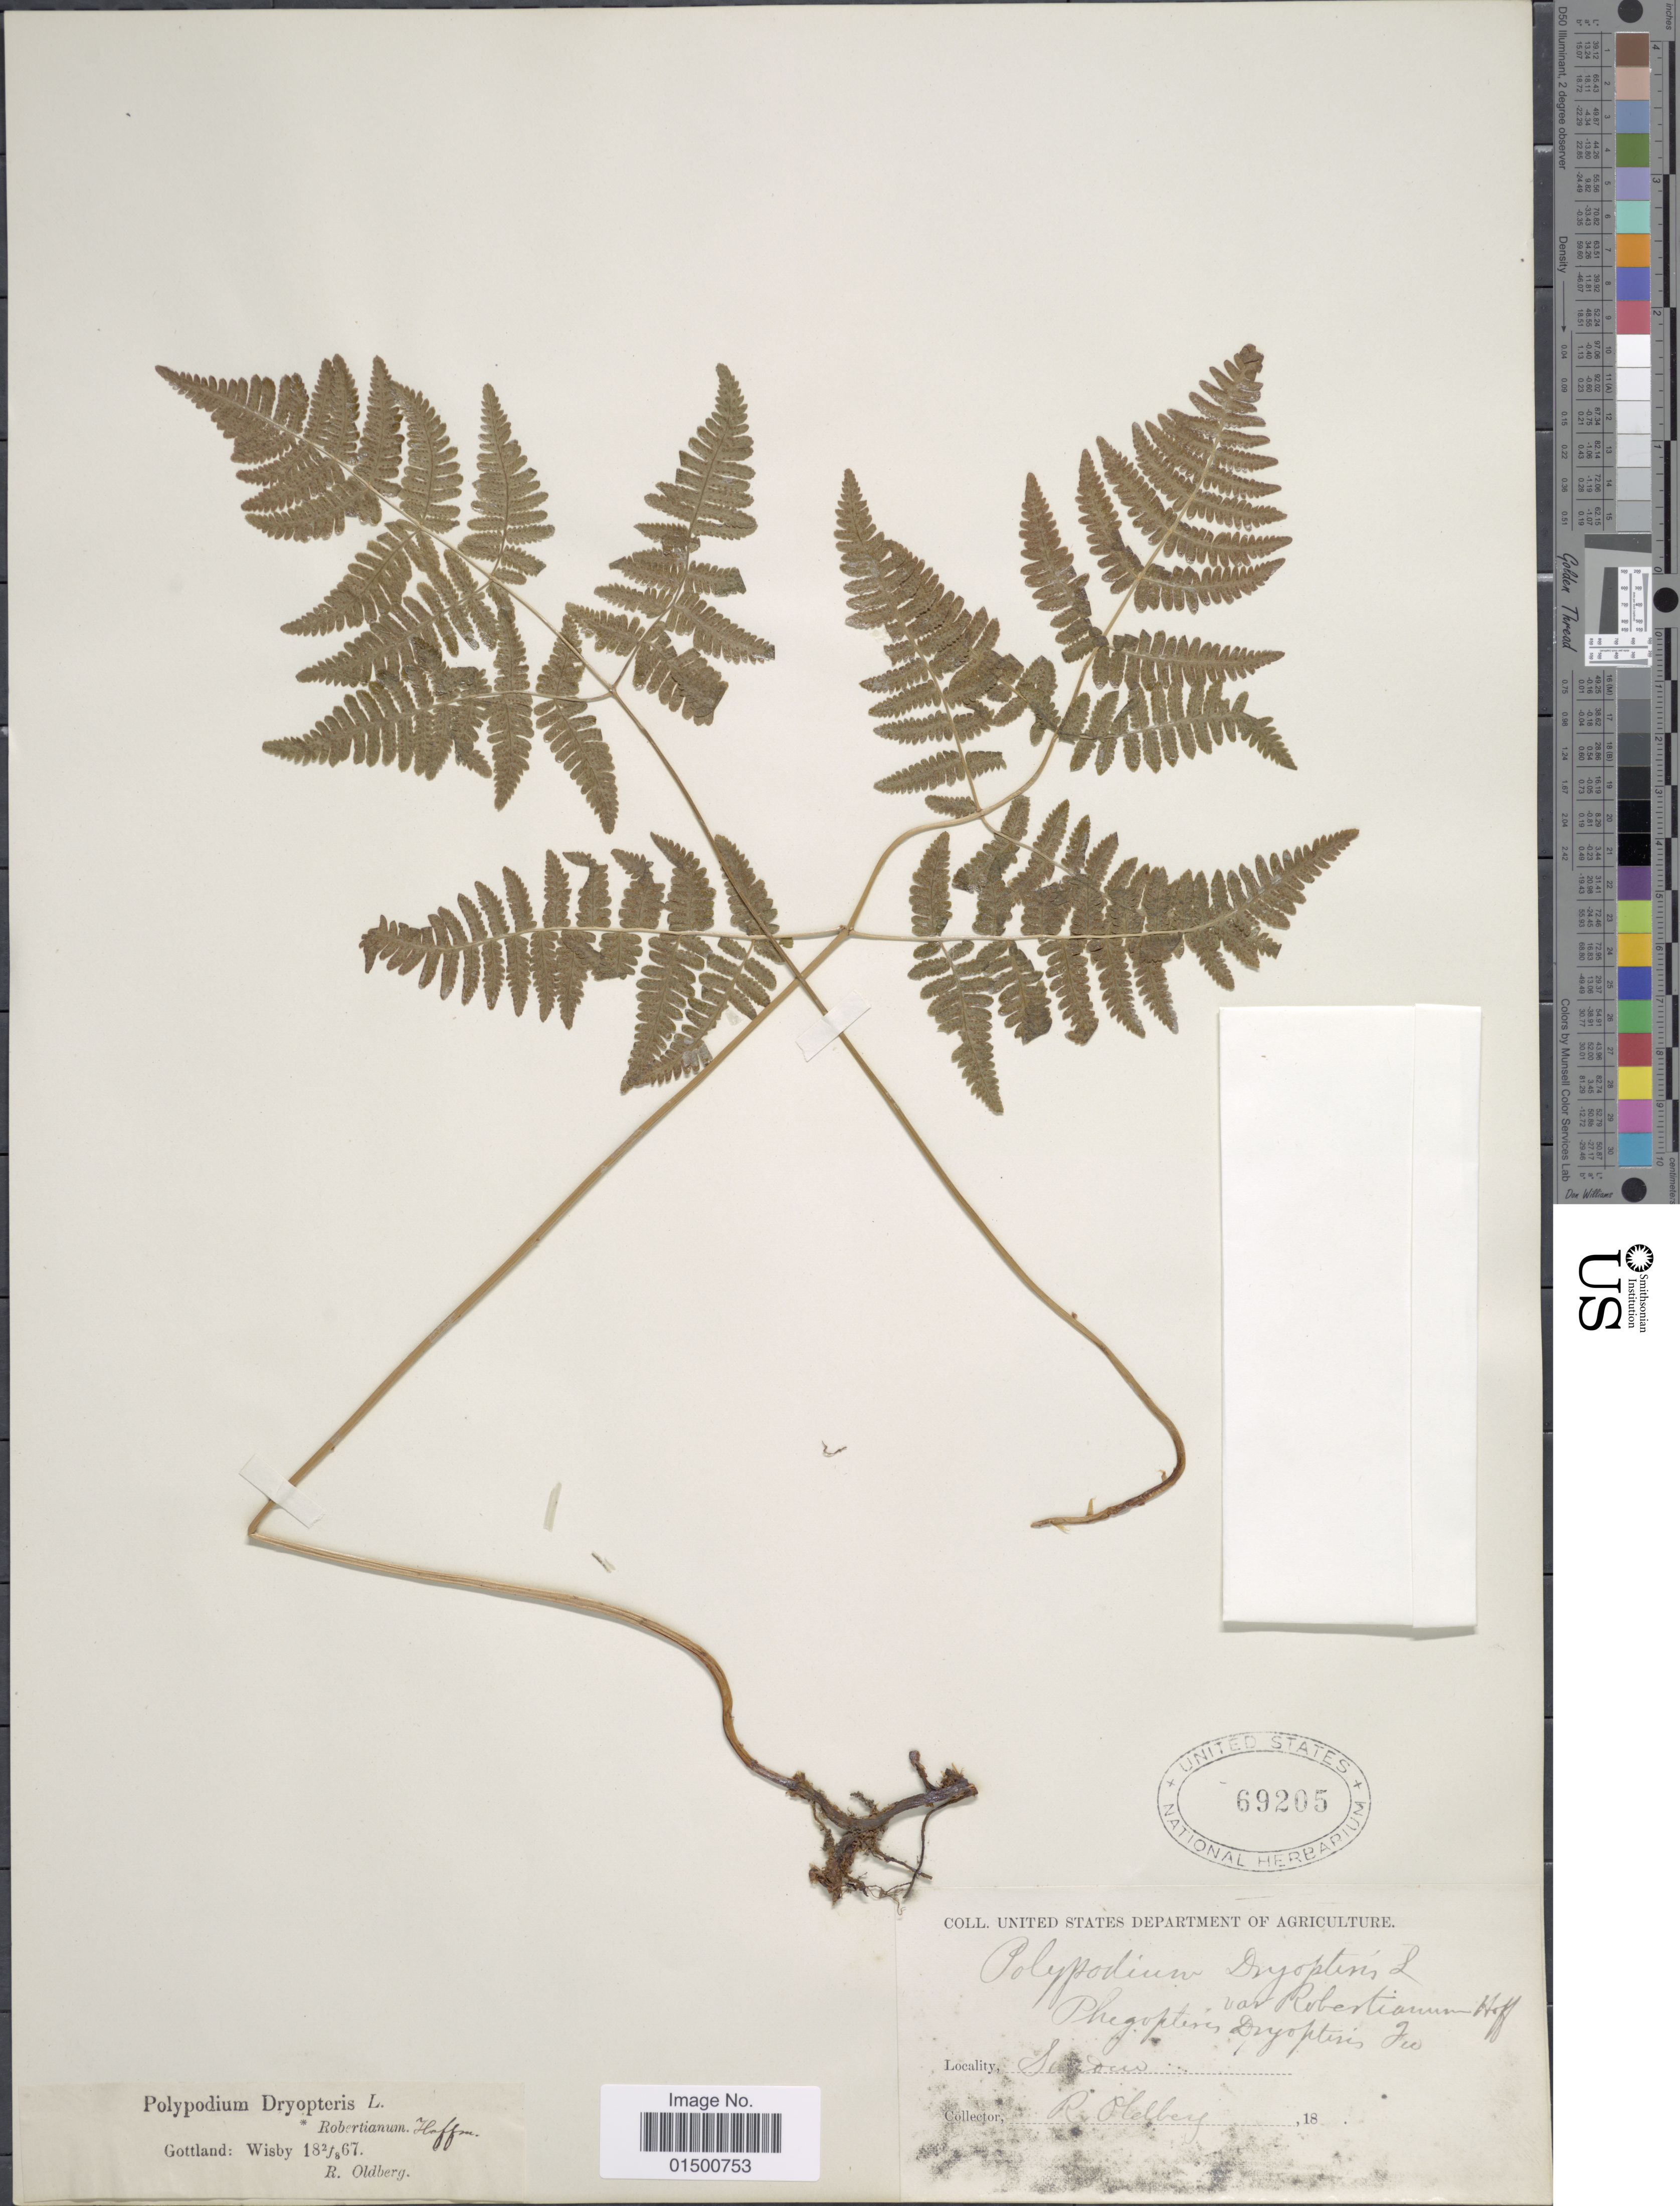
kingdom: Plantae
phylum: Tracheophyta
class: Polypodiopsida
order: Polypodiales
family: Cystopteridaceae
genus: Gymnocarpium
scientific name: Gymnocarpium robertianum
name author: (Hoffm.) Newman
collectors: R. Oldberg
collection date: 1867-08-02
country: Sweden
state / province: Gotland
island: Gotland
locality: Gottland: Wisby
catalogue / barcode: US 69205